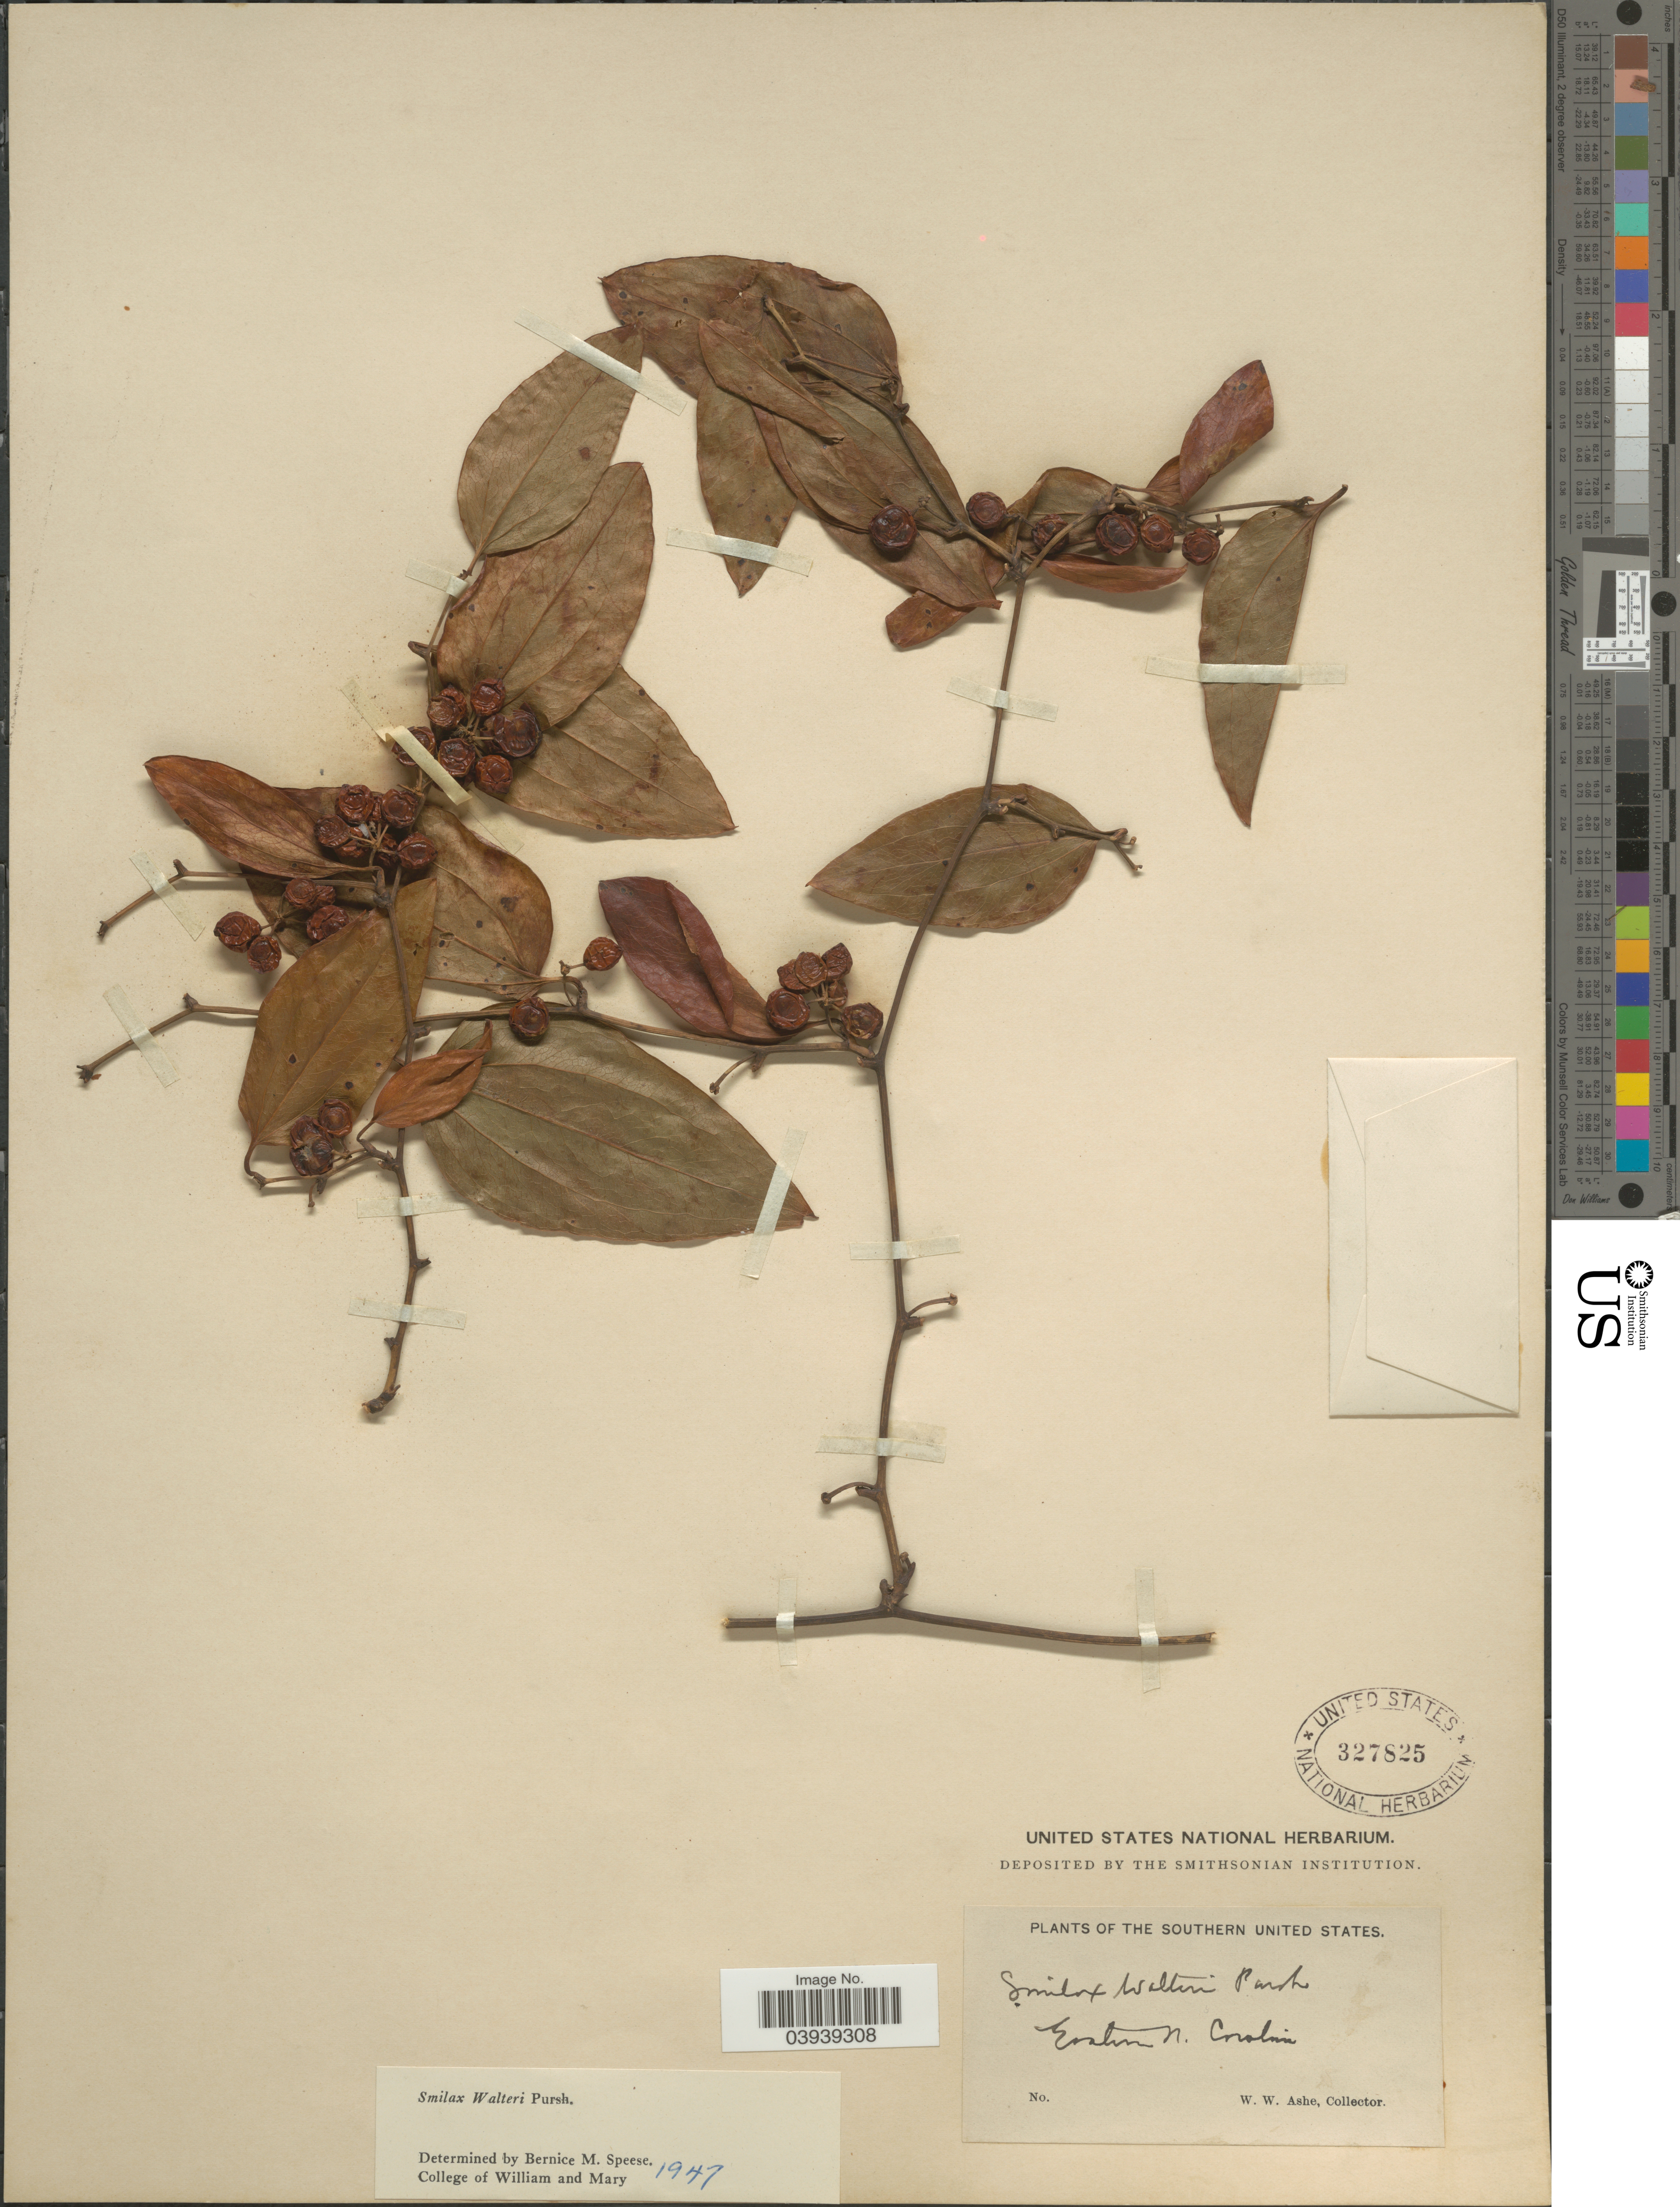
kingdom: Plantae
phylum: Tracheophyta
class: Liliopsida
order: Liliales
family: Smilacaceae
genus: Smilax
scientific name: Smilax walteri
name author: Pursh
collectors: W. W. Ashe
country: United States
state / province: North Carolina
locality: Southern United States. Eastern N. Carolina.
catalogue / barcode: US 327825